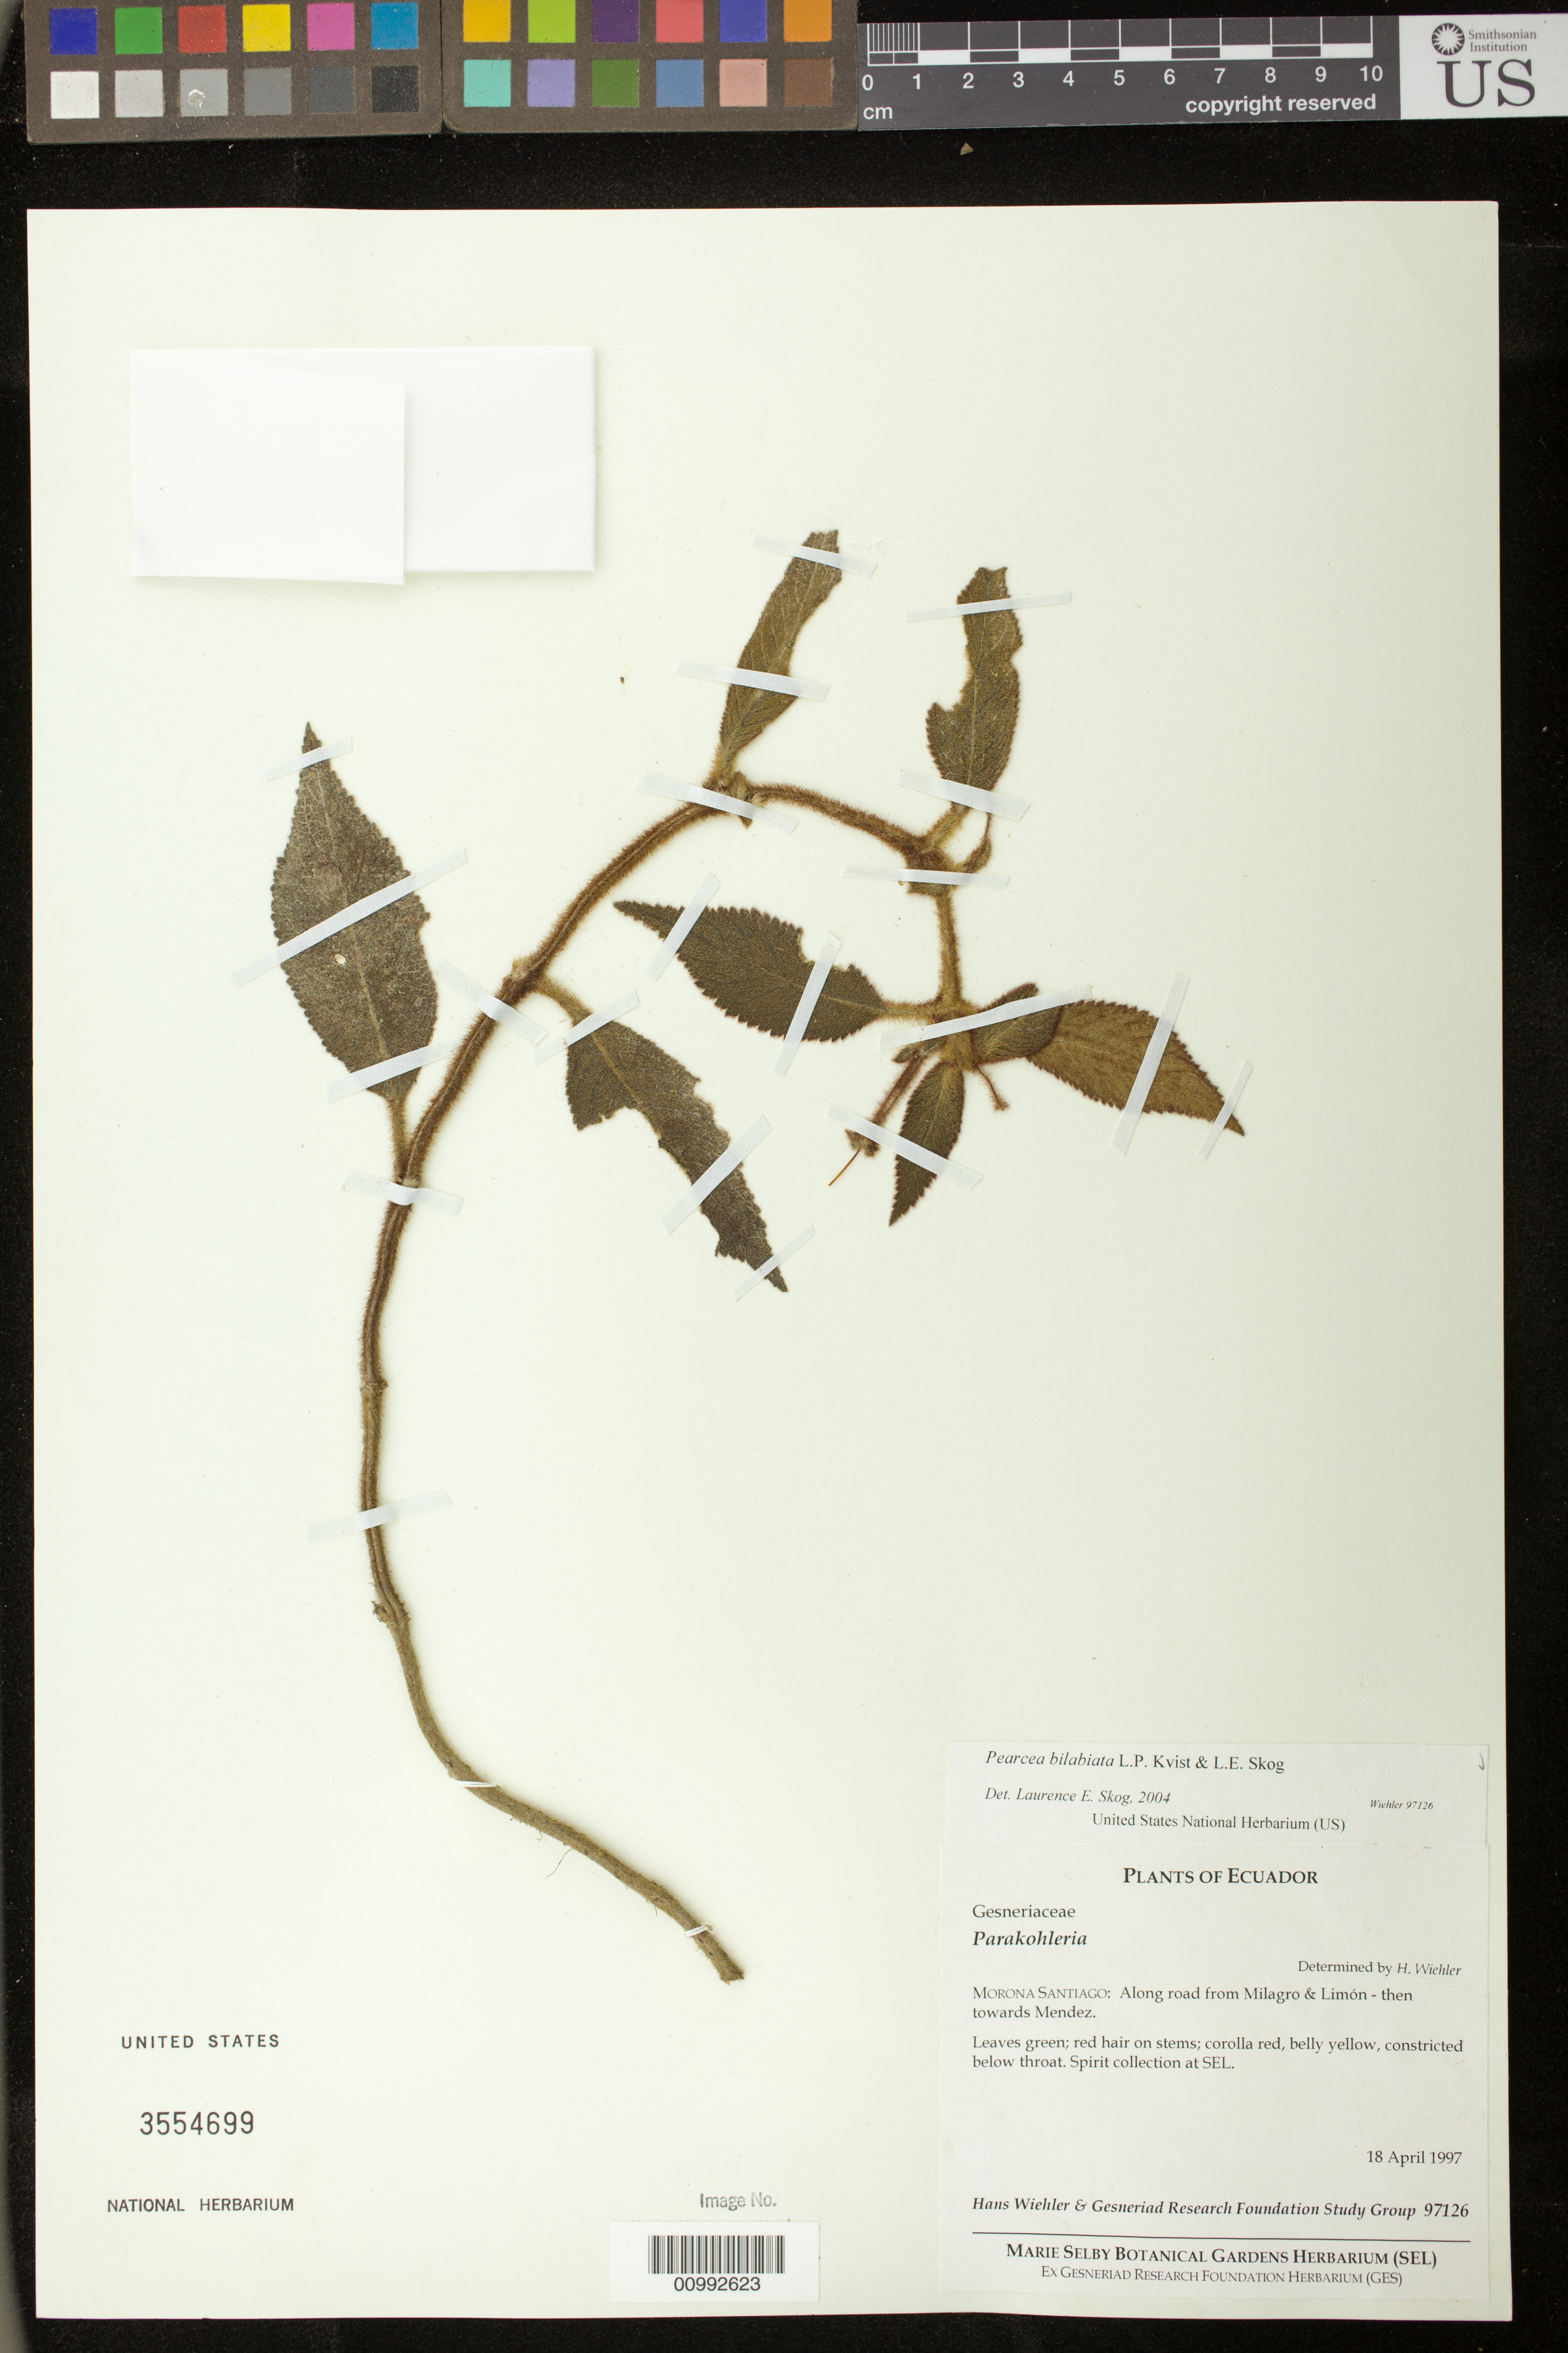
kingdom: Plantae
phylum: Tracheophyta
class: Magnoliopsida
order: Lamiales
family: Gesneriaceae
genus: Pearcea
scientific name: Pearcea bilabiata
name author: L.P. Kvist & L.E. Skog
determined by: Skog, Laurence E.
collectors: H. J. Wiehler & GRF Study Group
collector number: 97126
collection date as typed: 18 Apr 1997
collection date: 1997-04-18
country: Ecuador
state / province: Morona-Santiago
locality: Morona-Santiago: along road from Milagro & Limón - then towards Mendez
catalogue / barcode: US 3554699